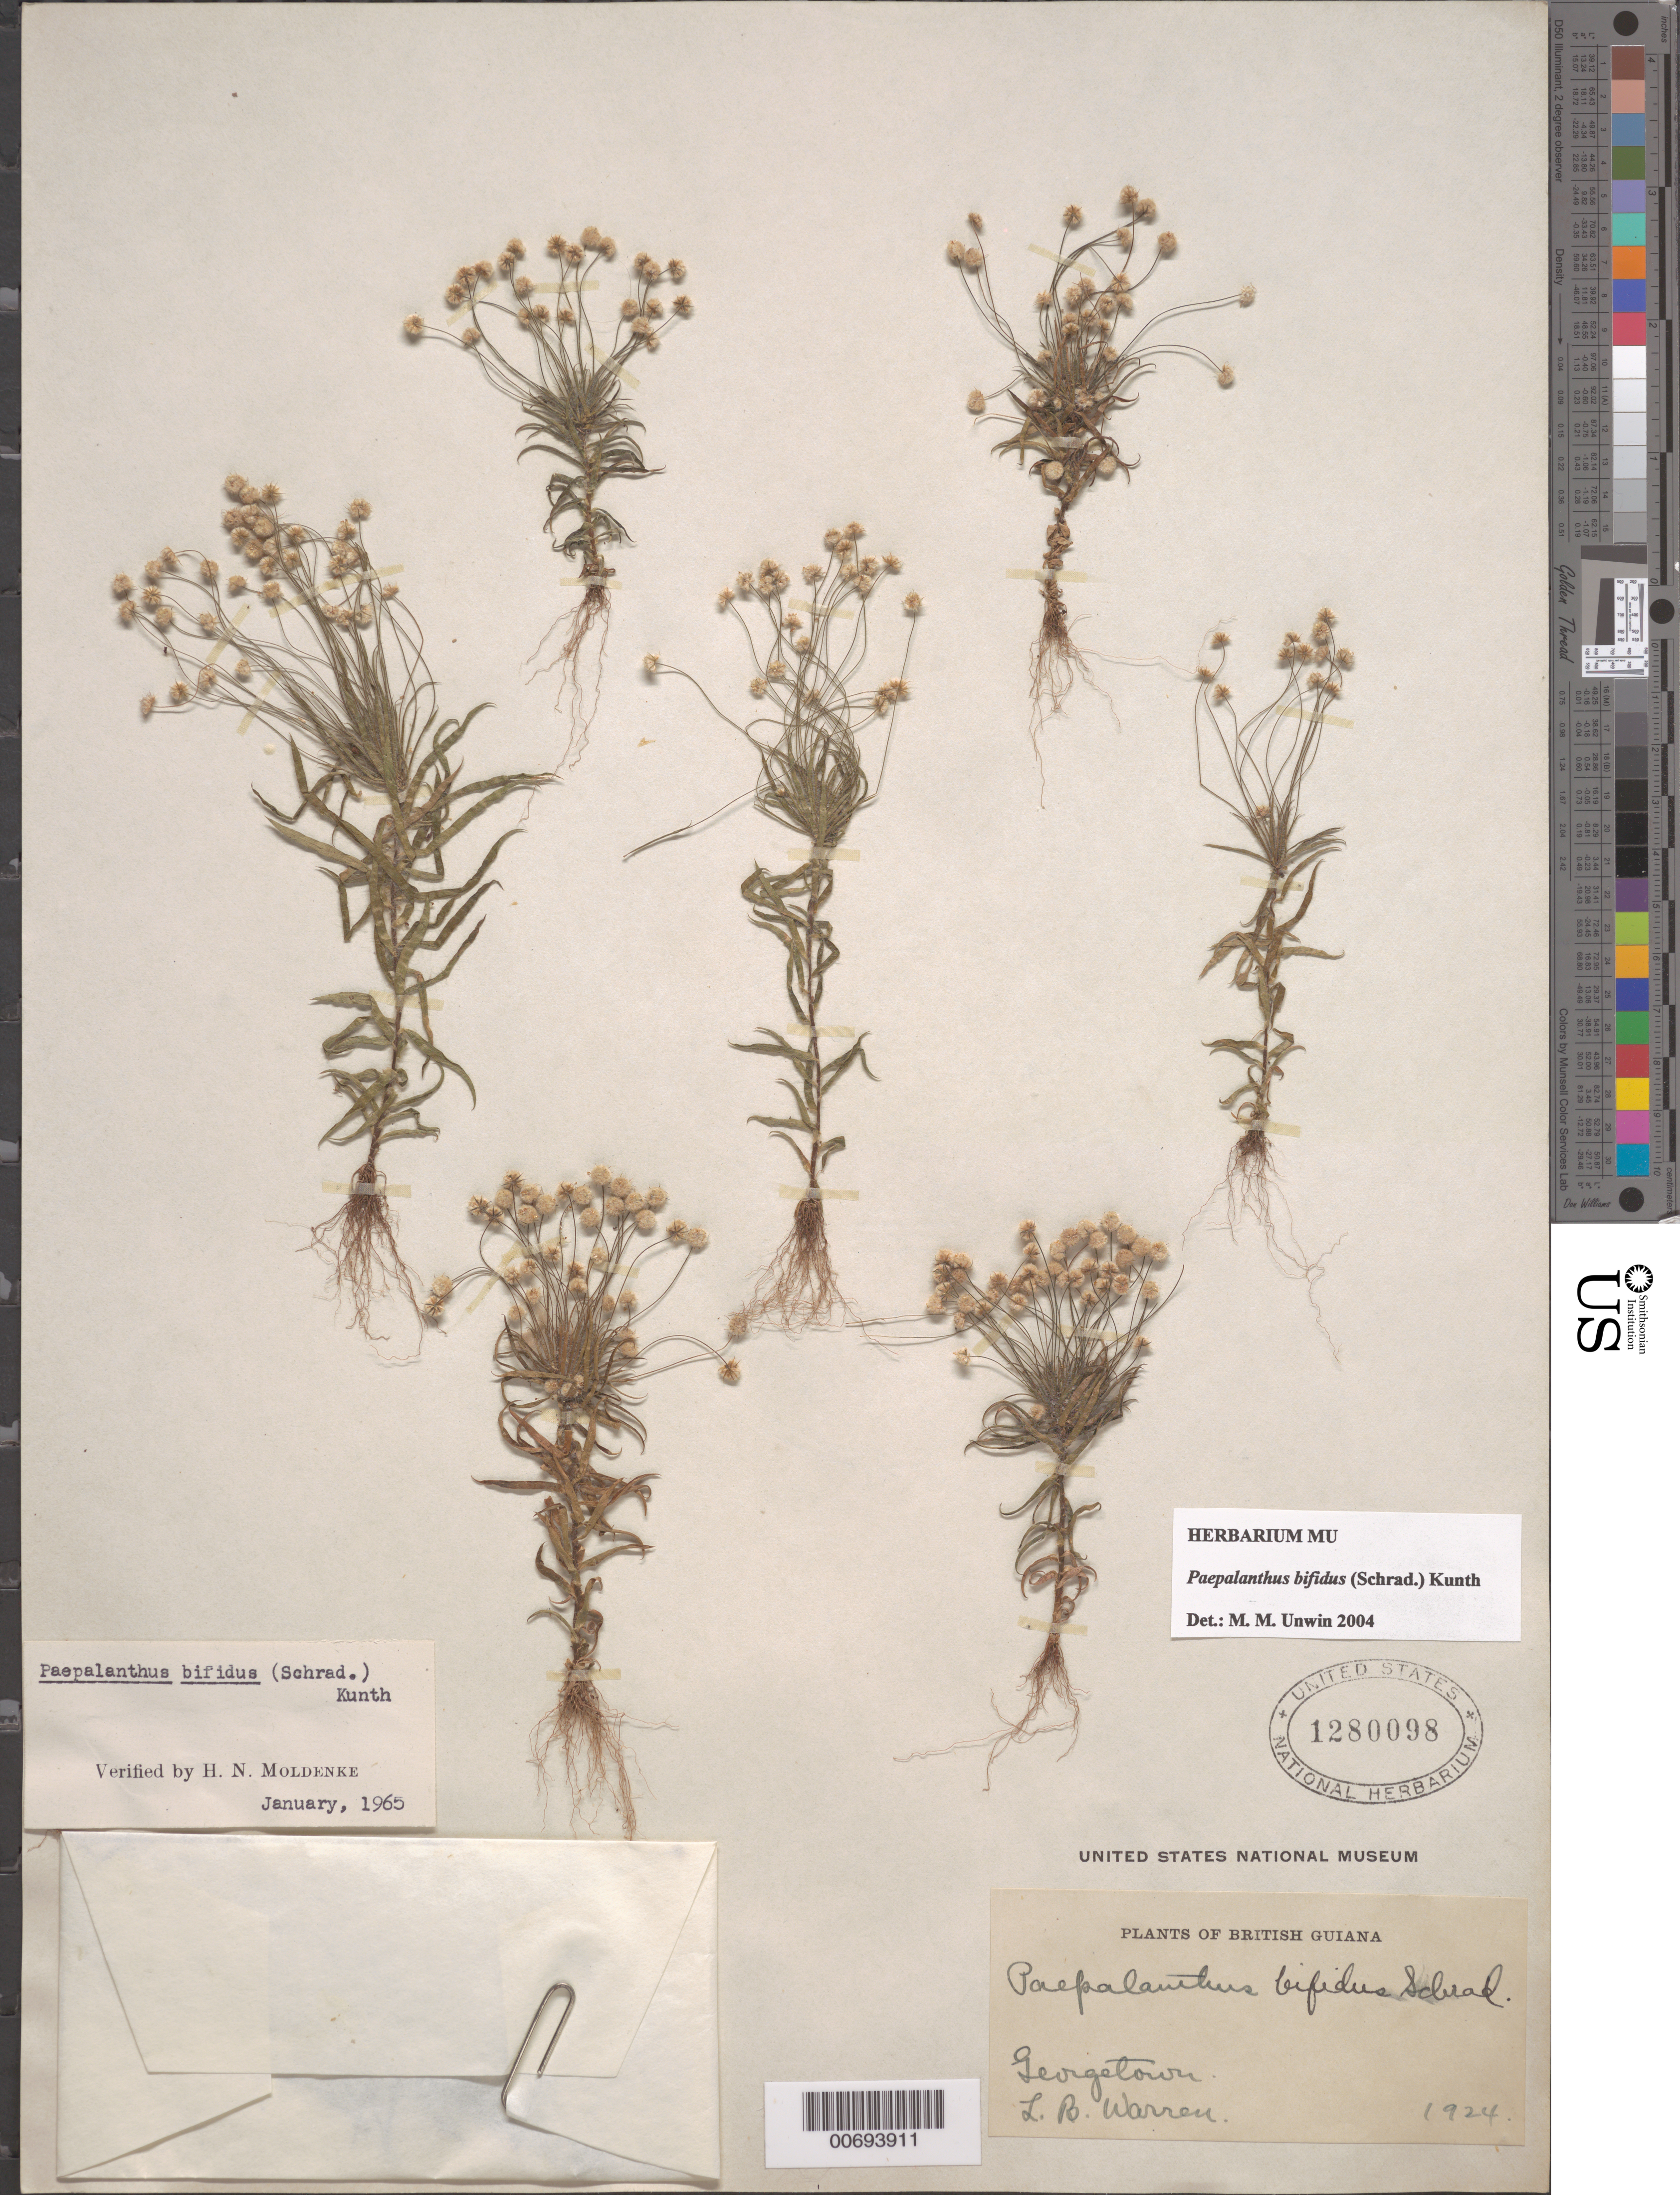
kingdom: Plantae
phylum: Tracheophyta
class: Liliopsida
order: Poales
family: Eriocaulaceae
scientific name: Giuliettia bifida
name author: (Schrad.) Andrino & Sano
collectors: L. Warren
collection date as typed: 1924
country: Guyana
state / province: Demerara-Mahaica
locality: Georgetown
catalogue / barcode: US 1280098